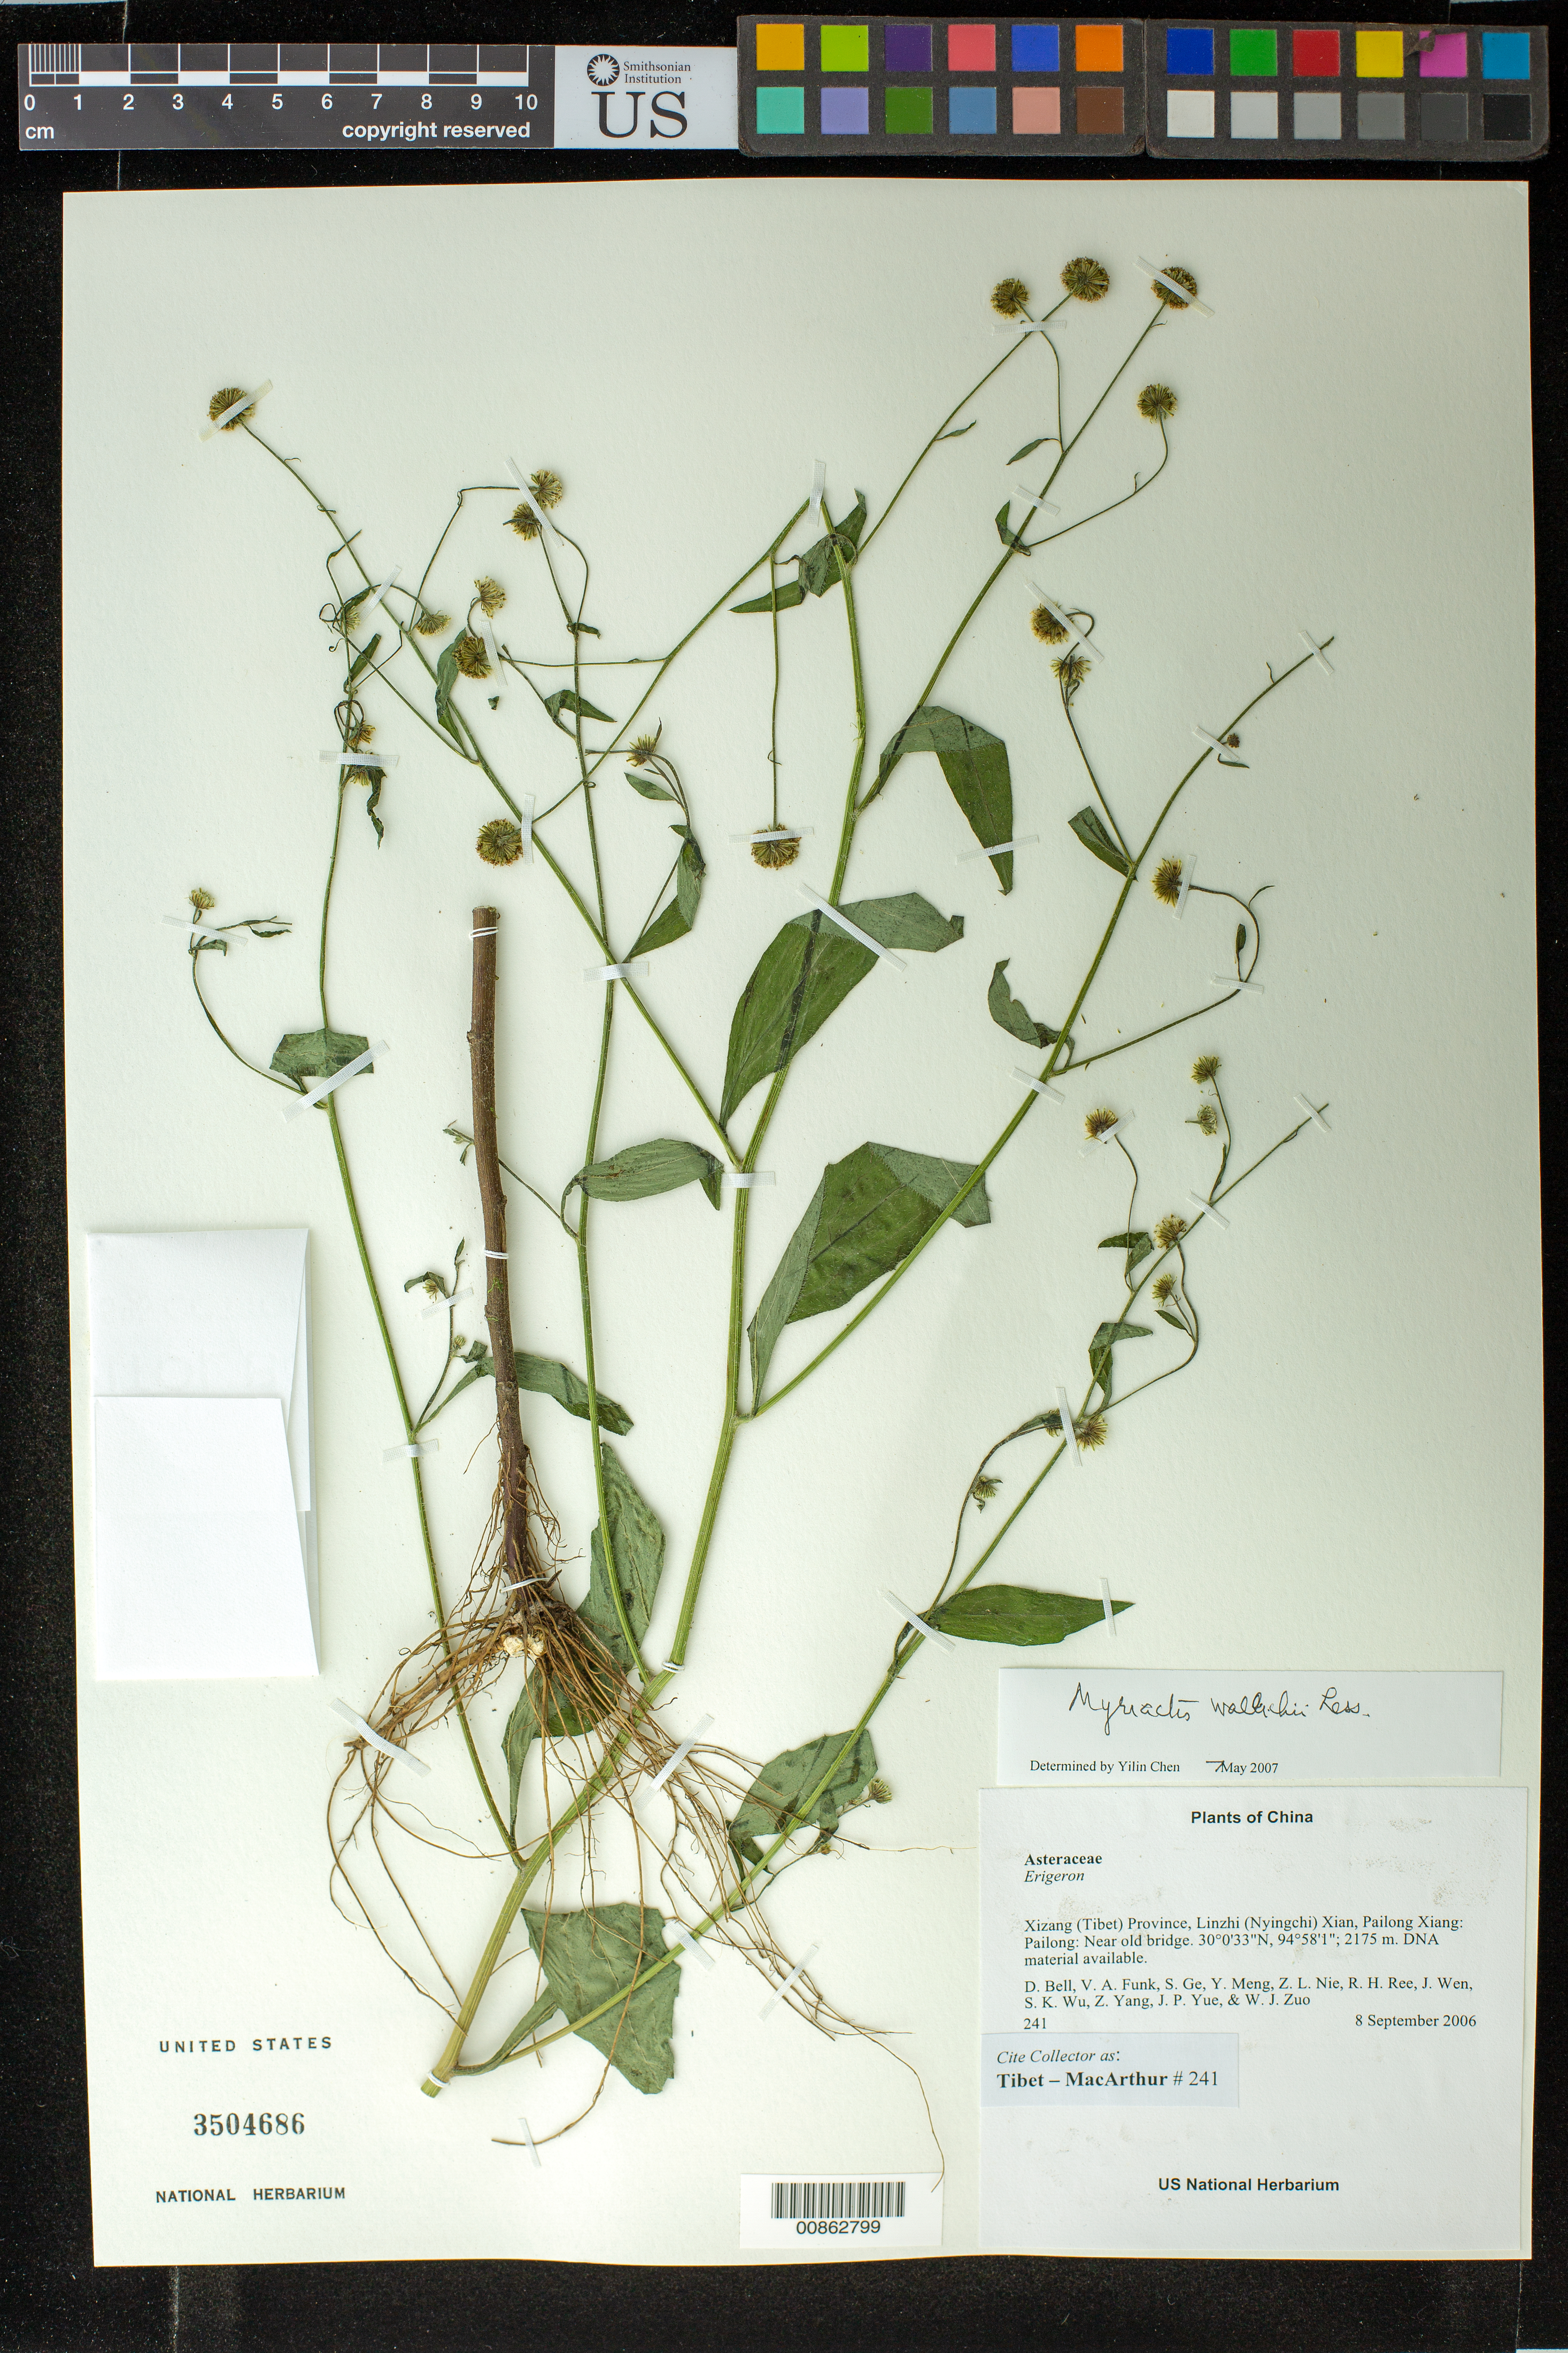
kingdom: Plantae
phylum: Tracheophyta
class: Magnoliopsida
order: Asterales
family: Asteraceae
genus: Myriactis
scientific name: Myriactis wallichii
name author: Less.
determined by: Yilin Chen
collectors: Tibet-MacArthur, D. A. Bell, V. Funk, S. Ge, Y. Meng, Z. Nie, R. Ree, J. Wen, S. K. Wu, Z. Yang, J. Yue & W. Zuo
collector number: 241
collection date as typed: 08 Sep 2006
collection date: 2006-09-08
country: China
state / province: Xizang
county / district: Linzhi (Nyingchi) Xian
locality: Pailong Xiang: Pailong. Near old bridge.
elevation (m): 2175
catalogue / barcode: US 3504686